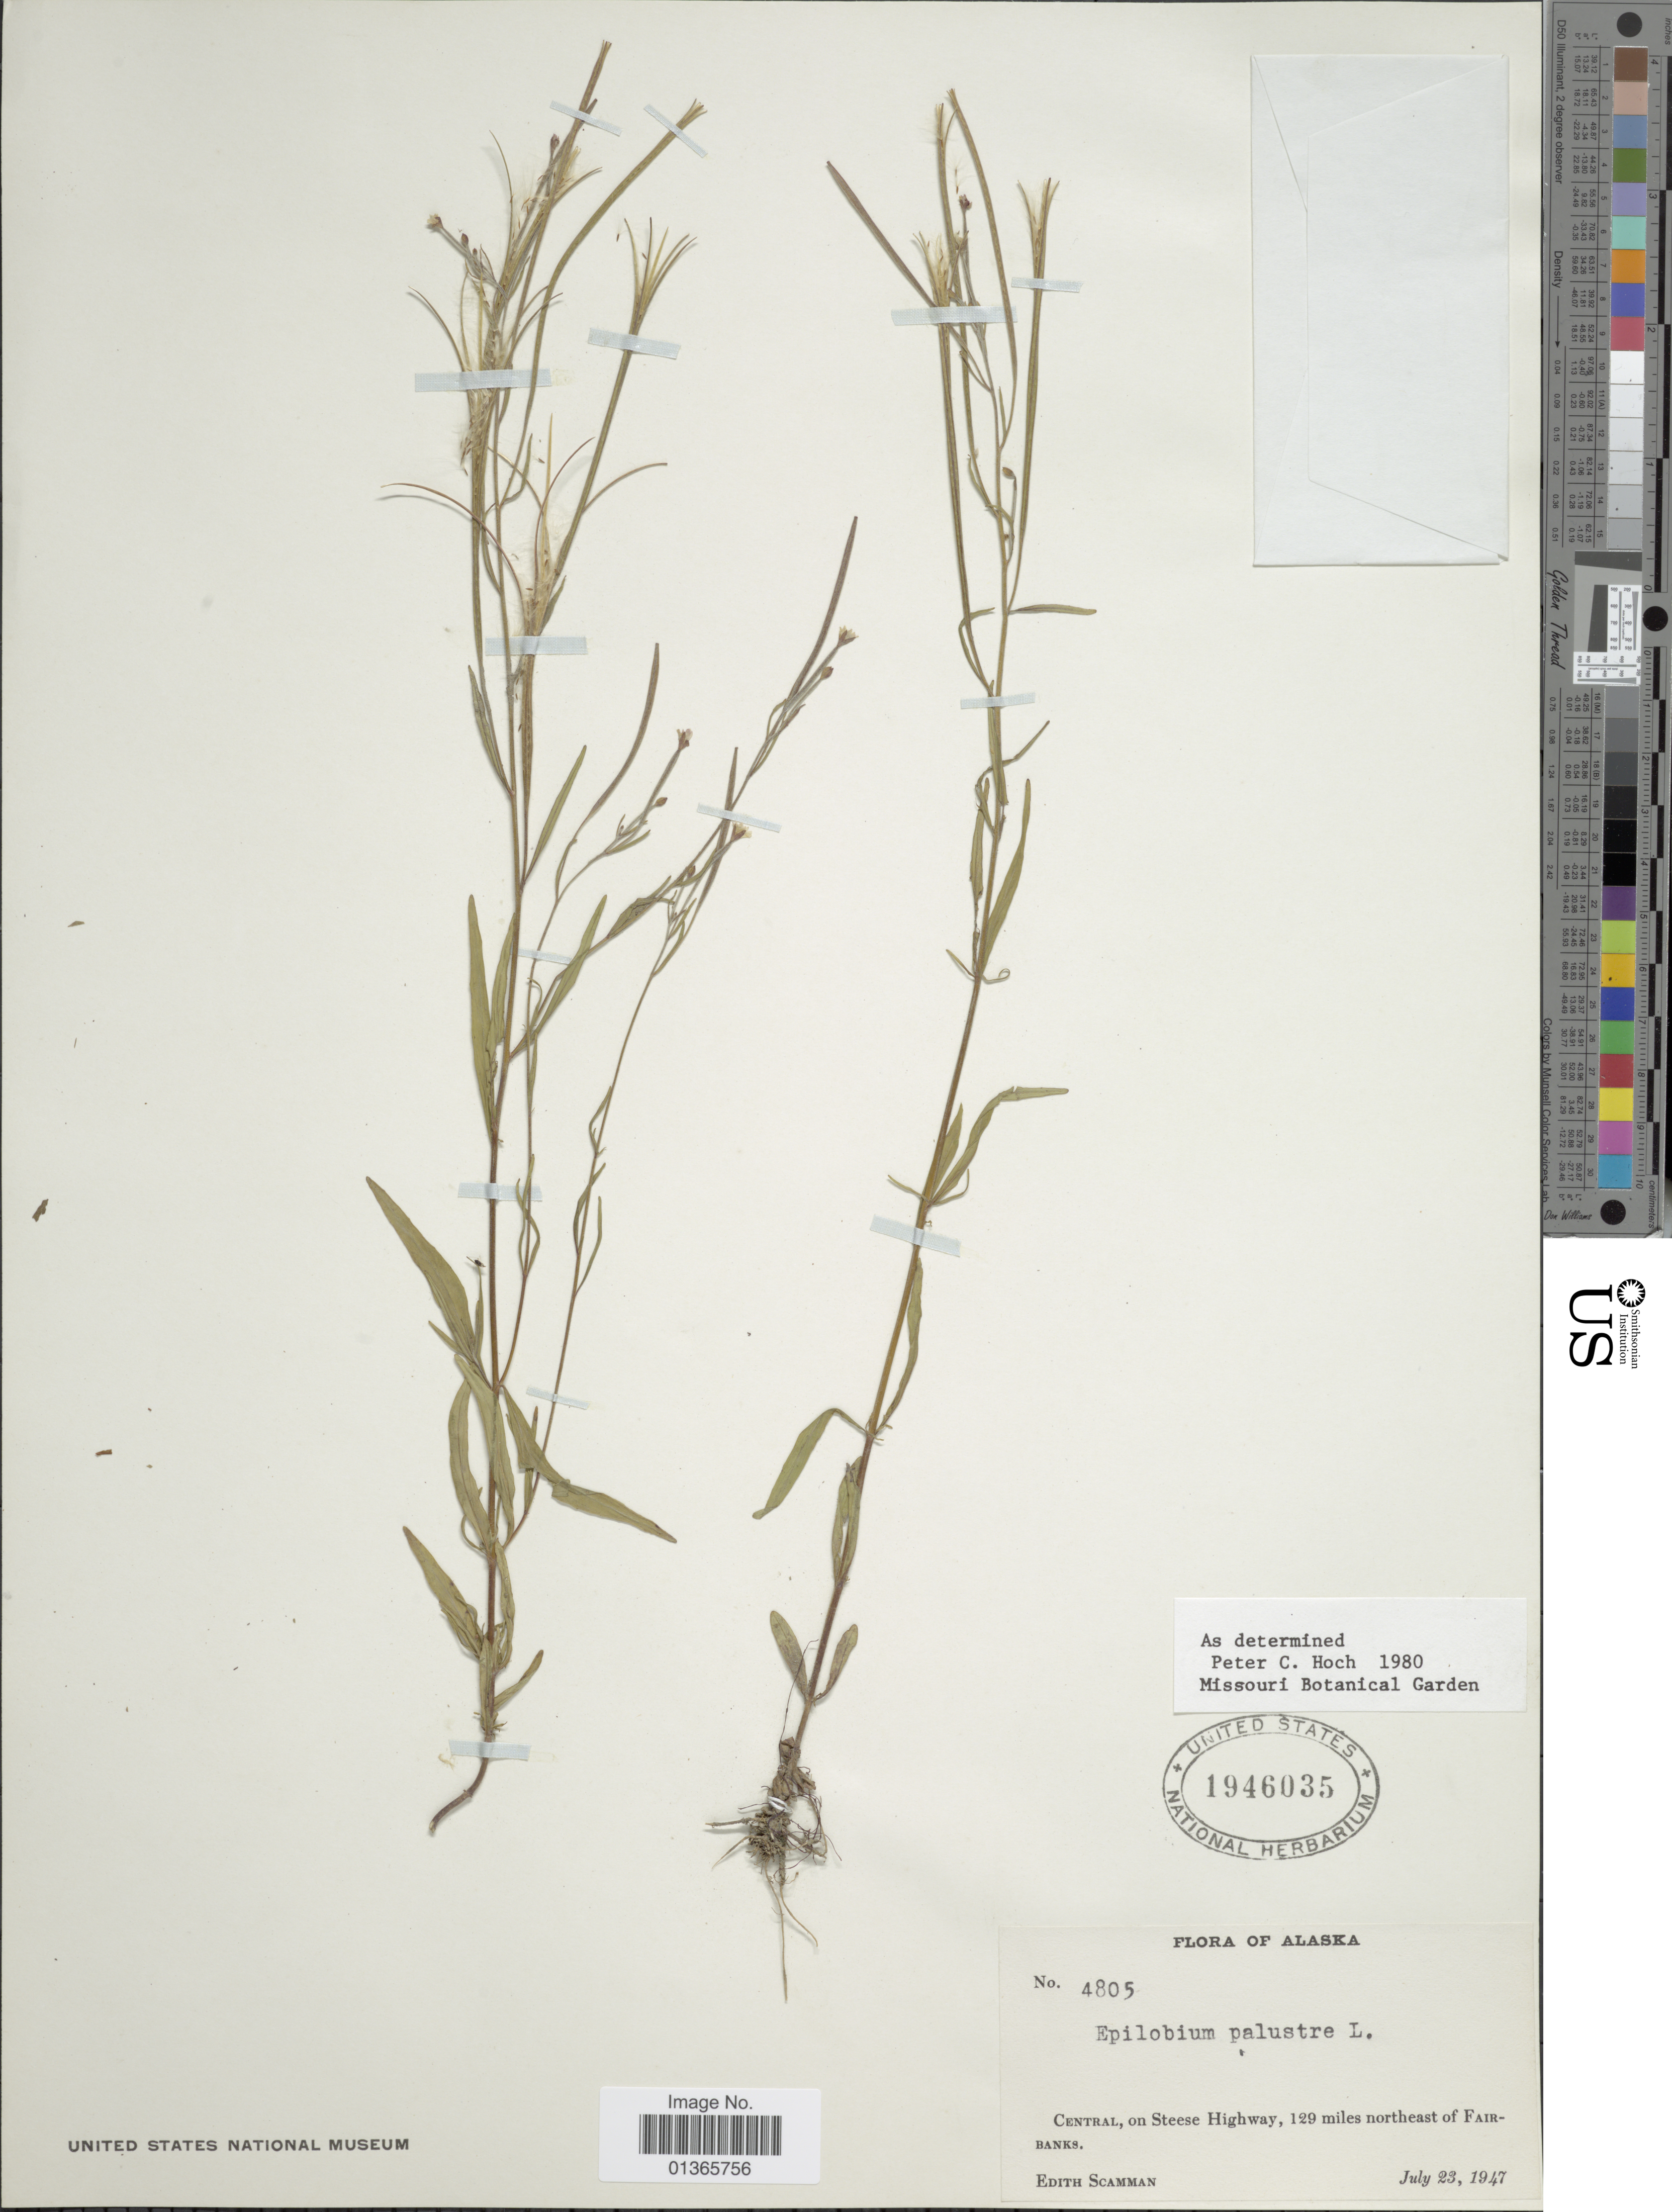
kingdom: Plantae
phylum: Tracheophyta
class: Magnoliopsida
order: Myrtales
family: Onagraceae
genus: Epilobium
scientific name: Epilobium palustre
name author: L.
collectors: E. Scamman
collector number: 4805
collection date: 1947-07-23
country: United States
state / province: Alaska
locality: Central, on Steese Highway, 129 miles northeast of Fairbanks.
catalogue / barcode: US 1946035